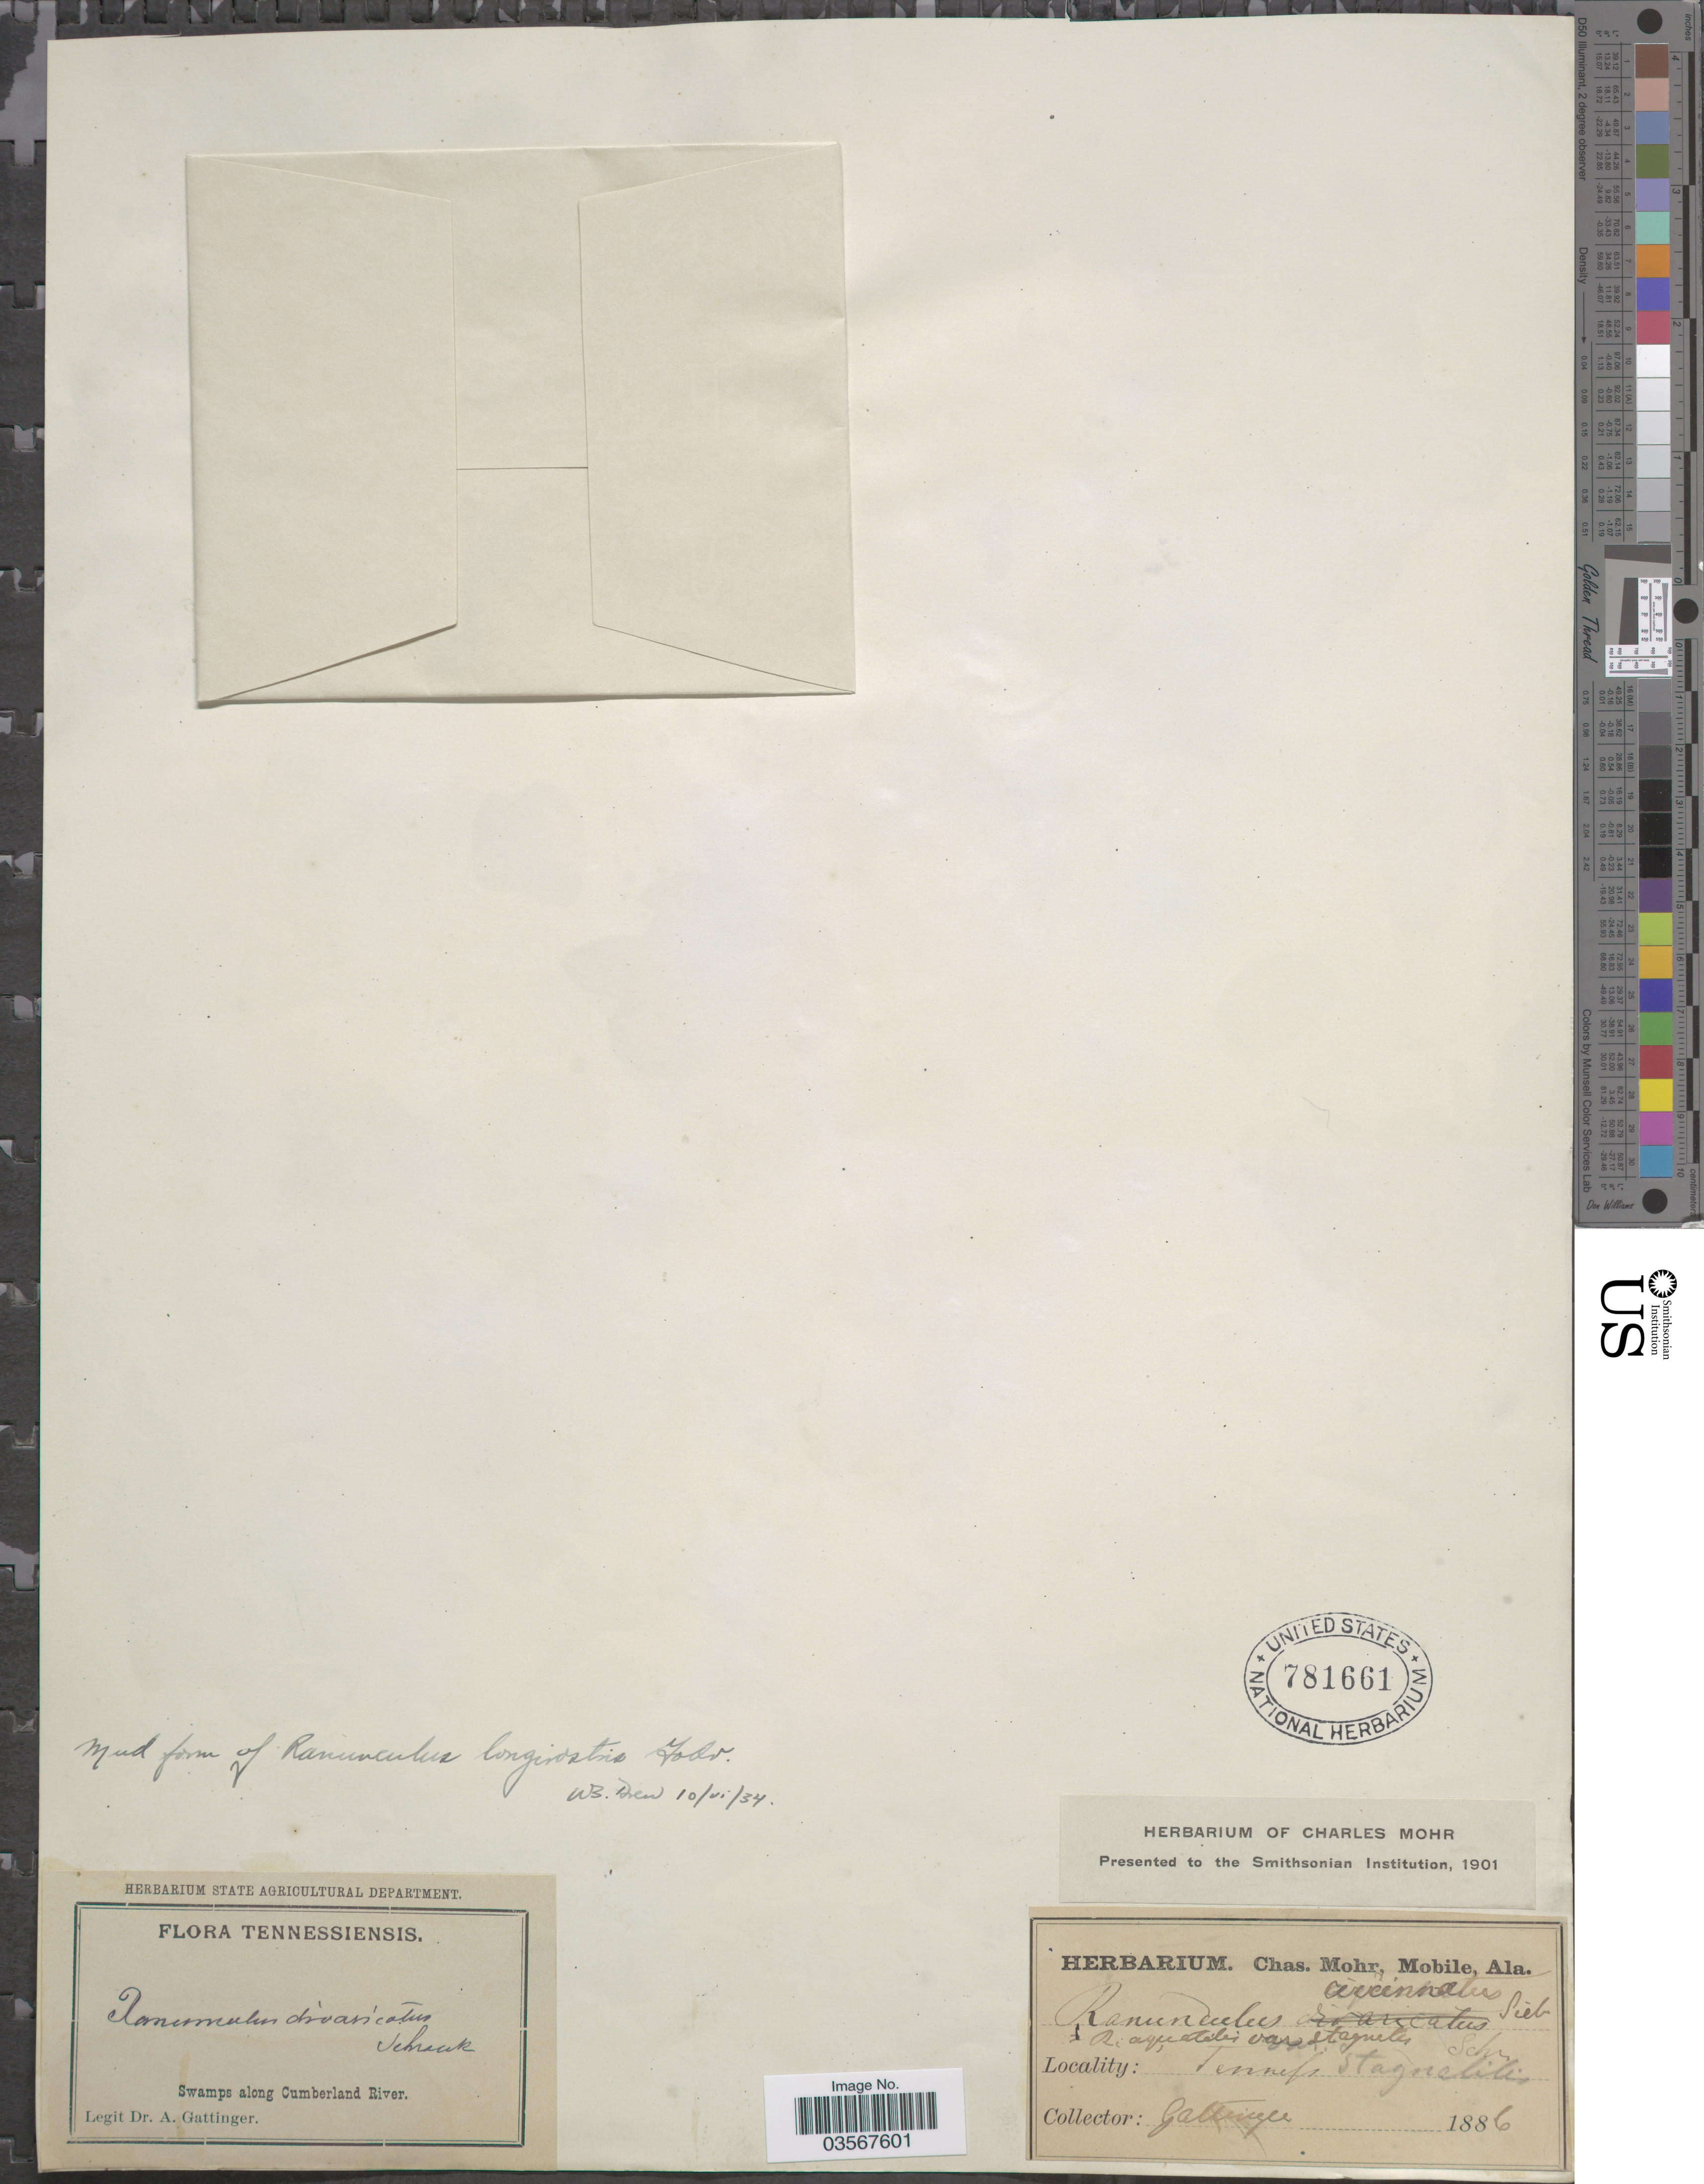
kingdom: Plantae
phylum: Tracheophyta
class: Magnoliopsida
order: Ranunculales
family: Ranunculaceae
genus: Ranunculus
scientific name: Ranunculus longirostris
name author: Godr.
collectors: A. Gattinger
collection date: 1886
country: United States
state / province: Tennessee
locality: Swamps along Cumberland River.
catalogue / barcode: US 781661